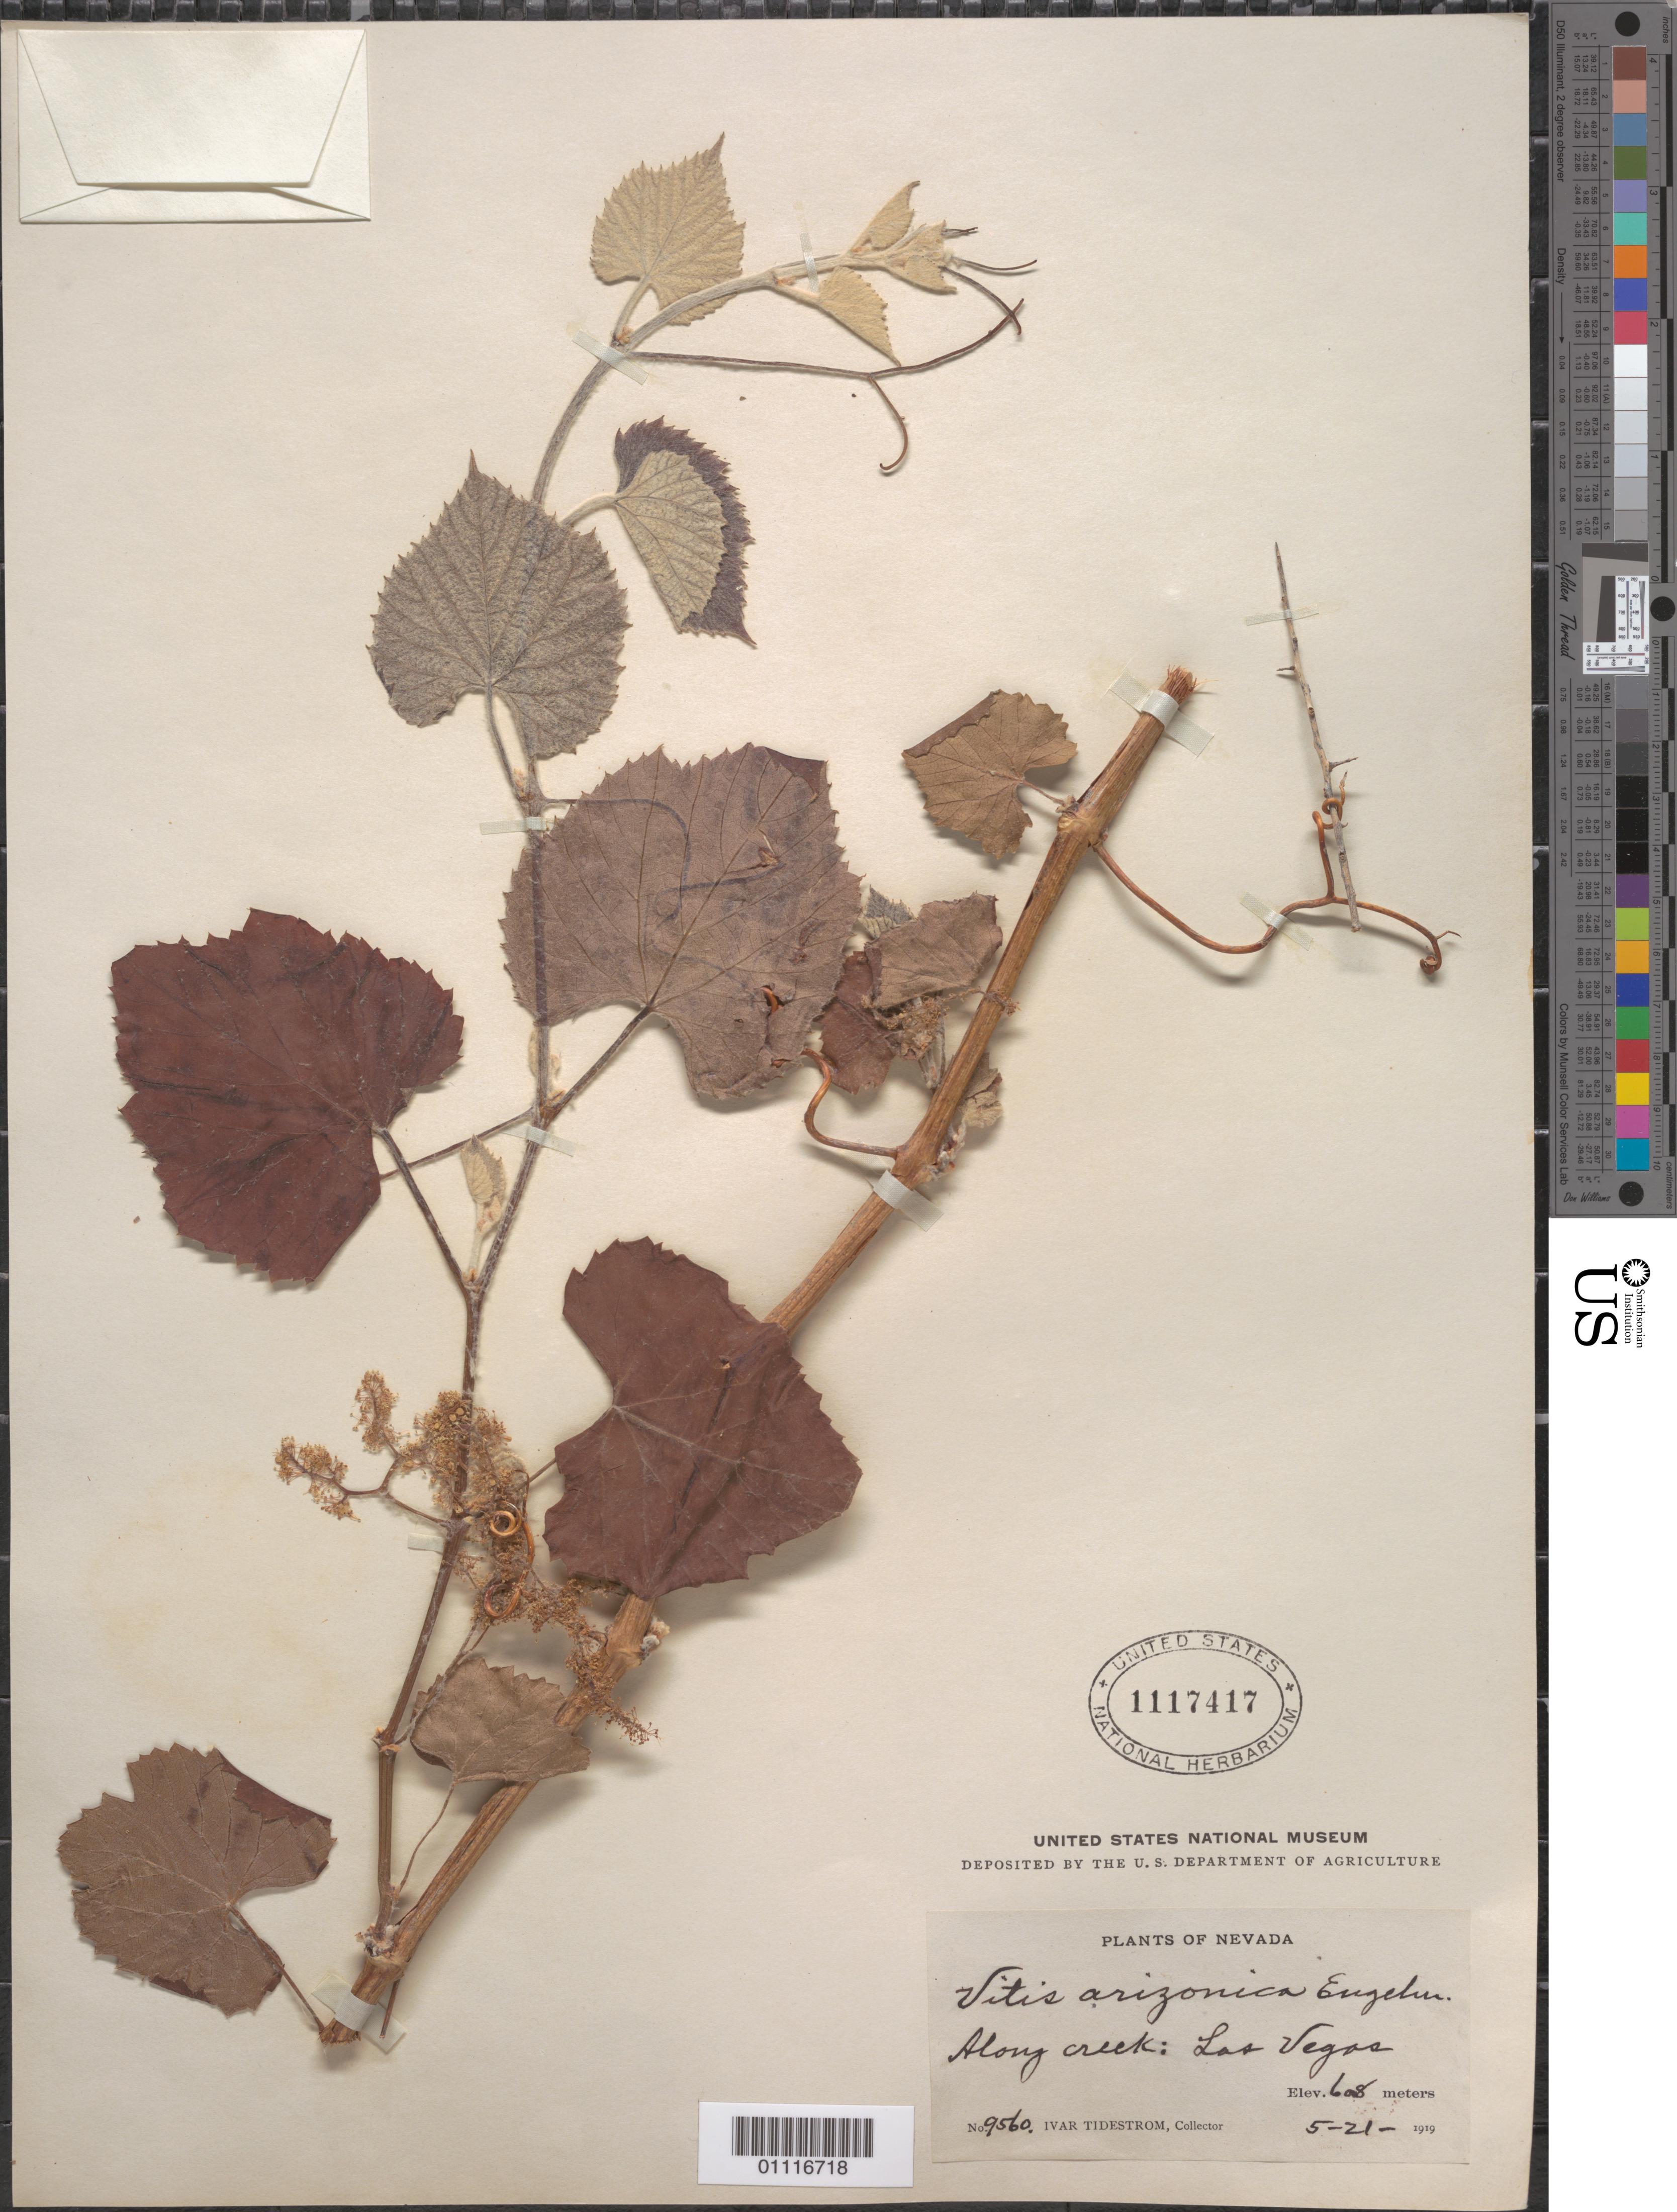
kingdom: Plantae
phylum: Tracheophyta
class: Magnoliopsida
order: Vitales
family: Vitaceae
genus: Vitis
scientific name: Vitis arizonica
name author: Engelm.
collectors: I. F. Tidestrom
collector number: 9560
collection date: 1919-05-21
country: United States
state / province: Nevada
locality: Along creek, Las Vegas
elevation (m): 608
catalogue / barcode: US 1117417